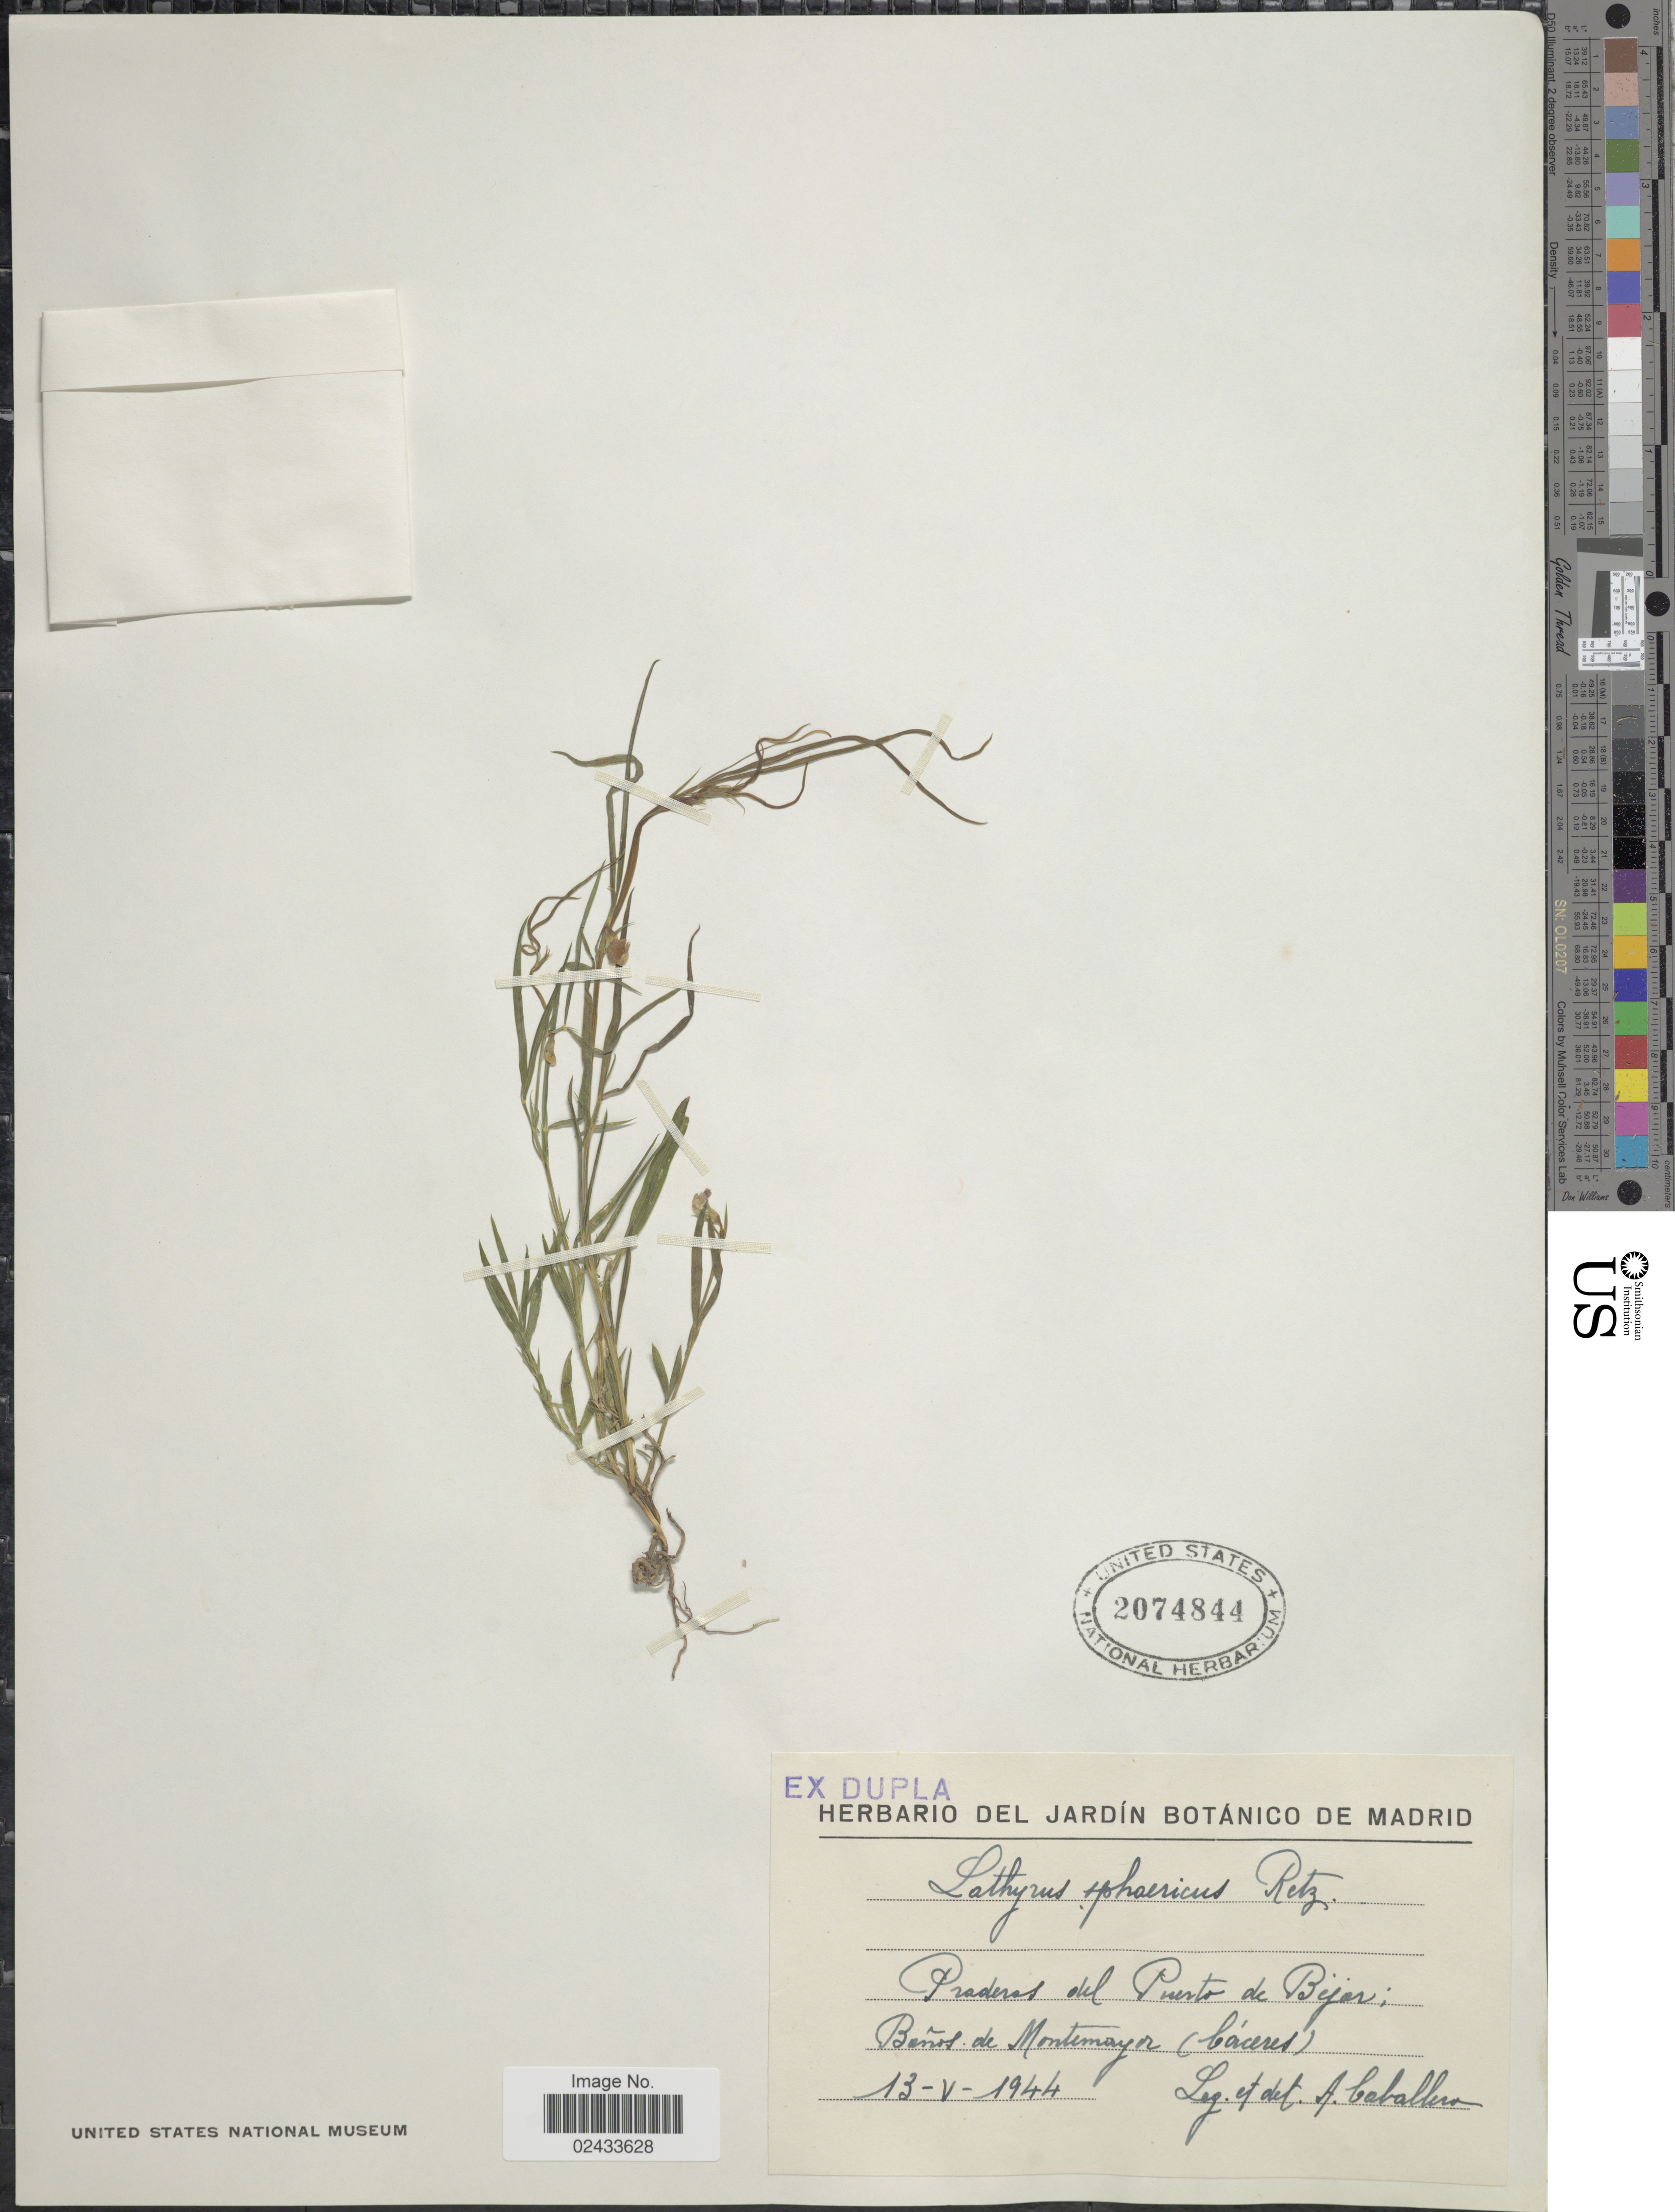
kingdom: Plantae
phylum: Tracheophyta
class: Magnoliopsida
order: Fabales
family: Fabaceae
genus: Lathyrus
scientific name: Lathyrus sphaericus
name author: Retz.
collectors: A. Caballero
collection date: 1944-05-13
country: Spain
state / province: Extremadura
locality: Praderos del Puerto de Beijar: Banos de Montemayor (Caceres)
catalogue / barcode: US 2074844